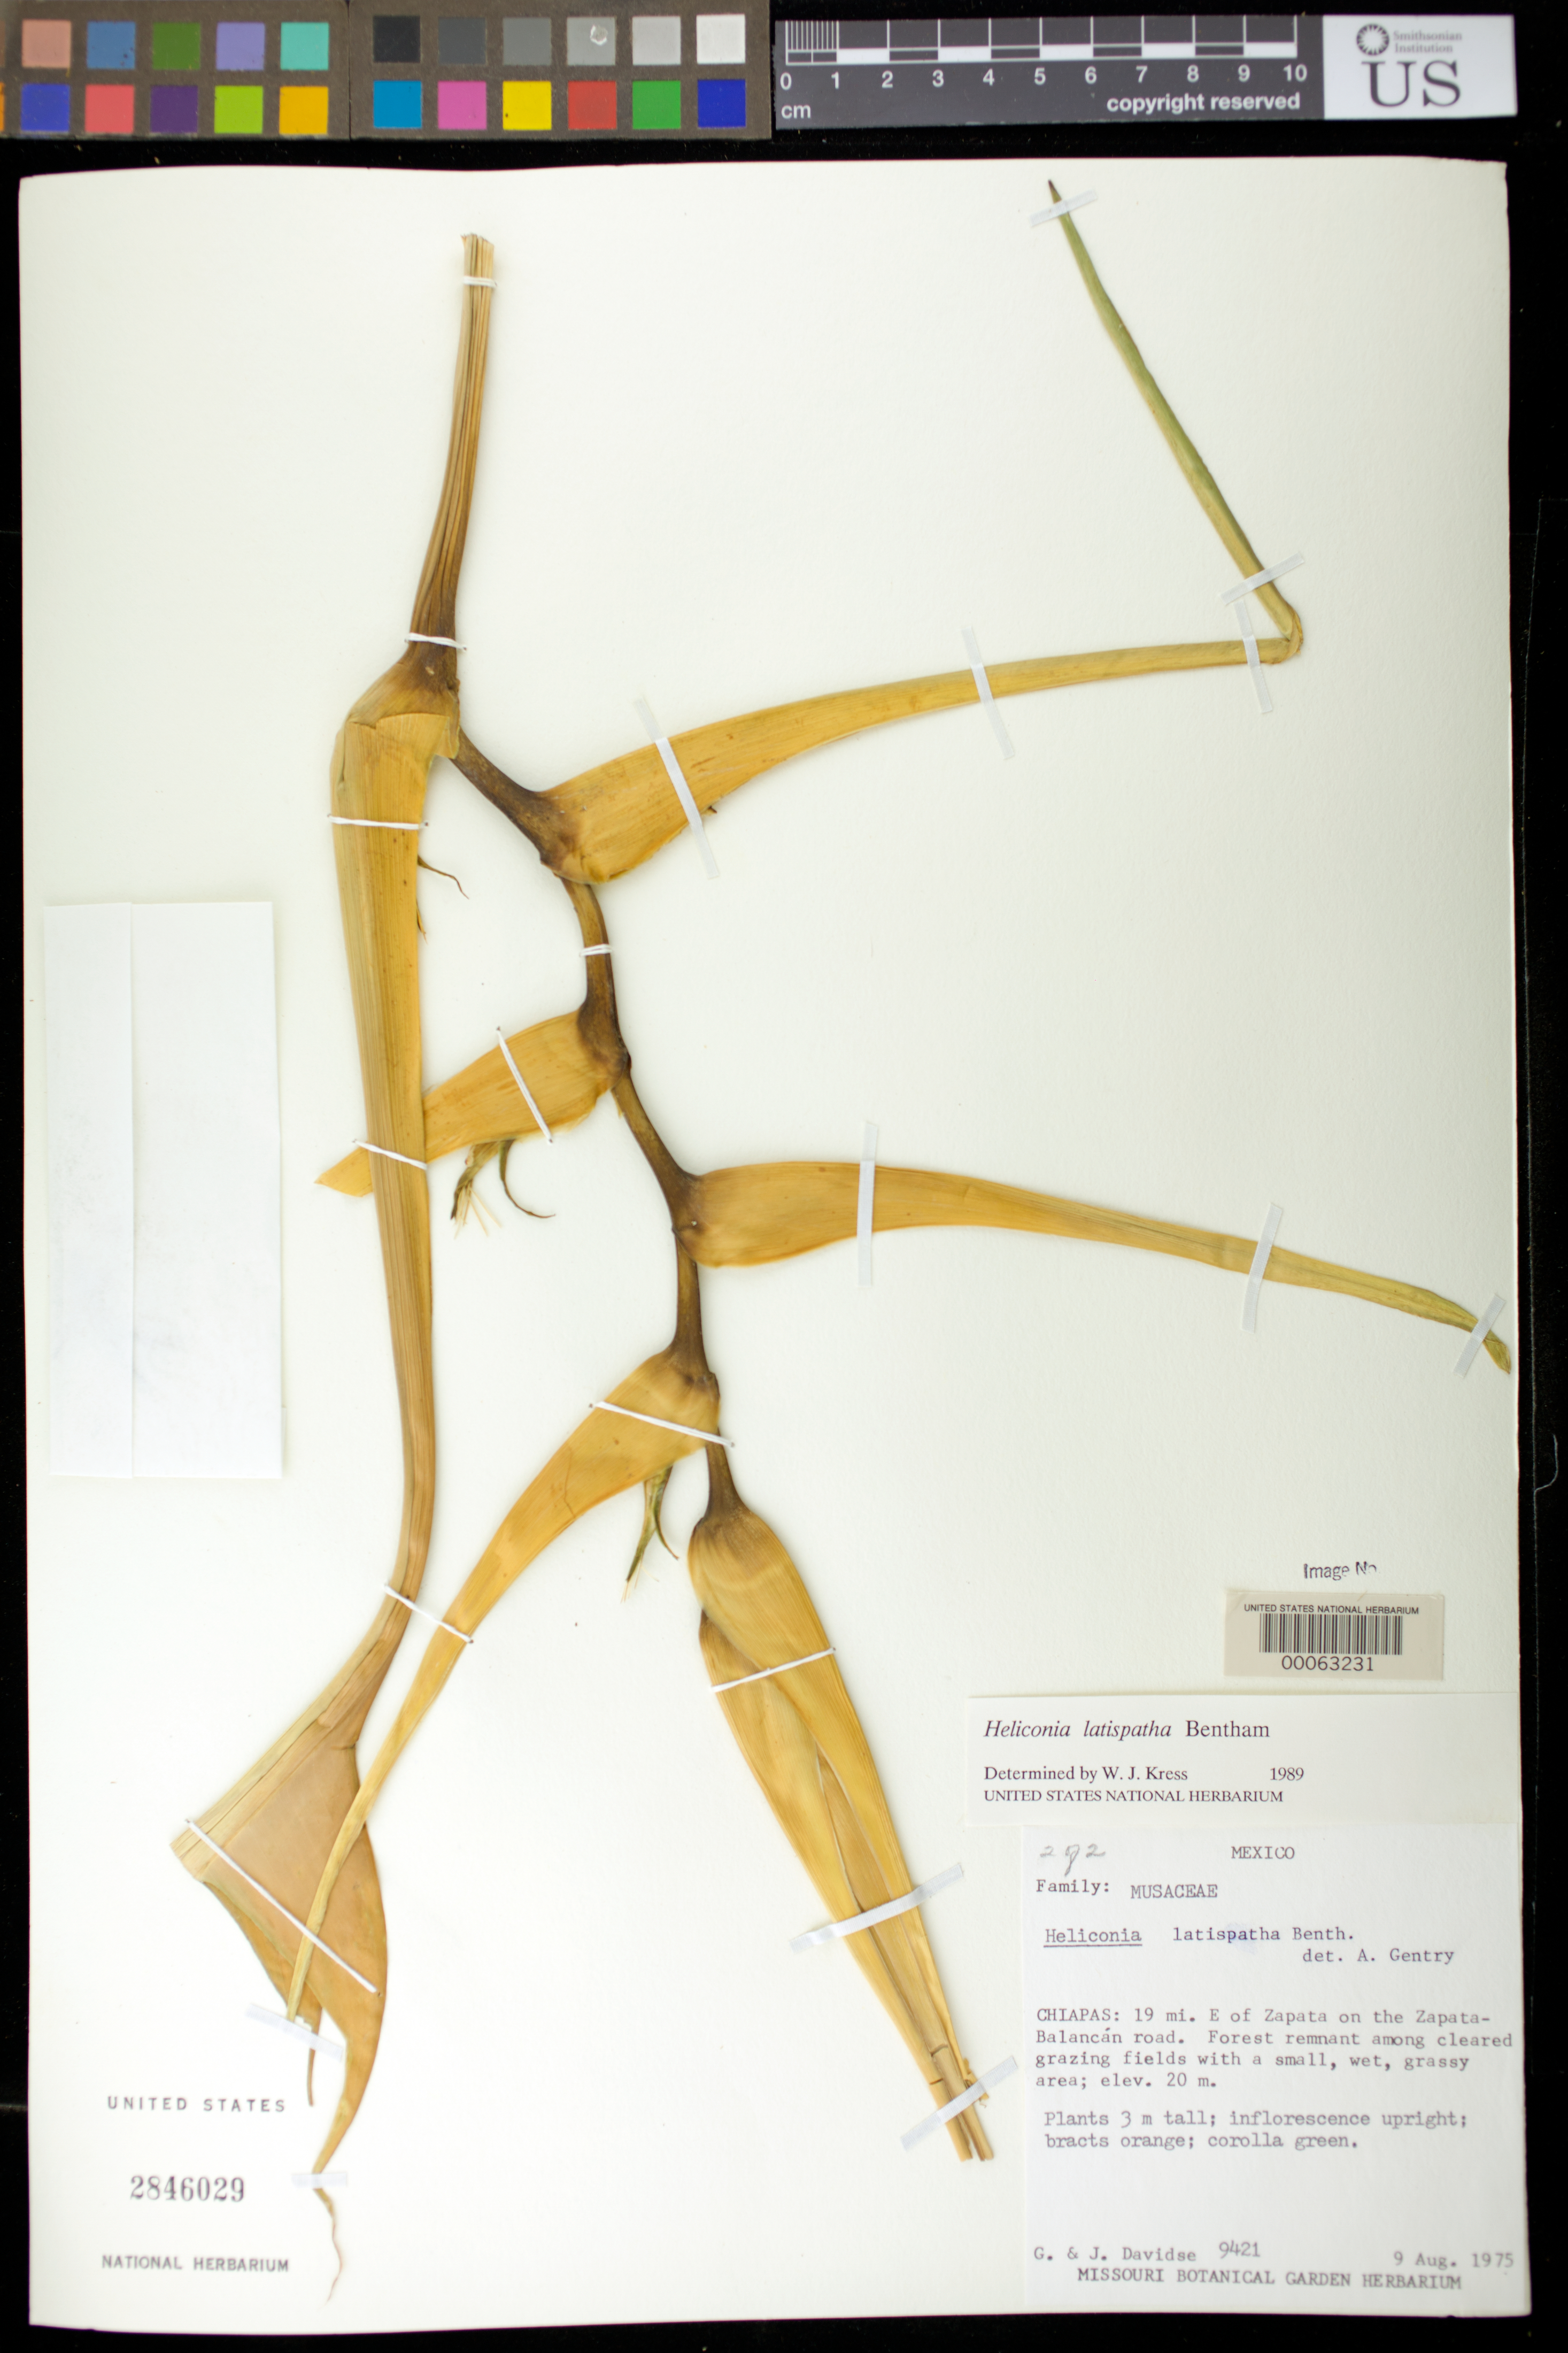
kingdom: Plantae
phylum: Tracheophyta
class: Liliopsida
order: Zingiberales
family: Heliconiaceae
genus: Heliconia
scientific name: Heliconia latispatha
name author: Benth.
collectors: G. Davidse & J. Davidse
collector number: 9421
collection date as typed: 09 Aug 1975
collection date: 1975-08-09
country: Mexico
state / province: Chiapas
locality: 19 mi E of Zapata on the Zapata - Balancan road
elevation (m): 20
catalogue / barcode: US 2846029